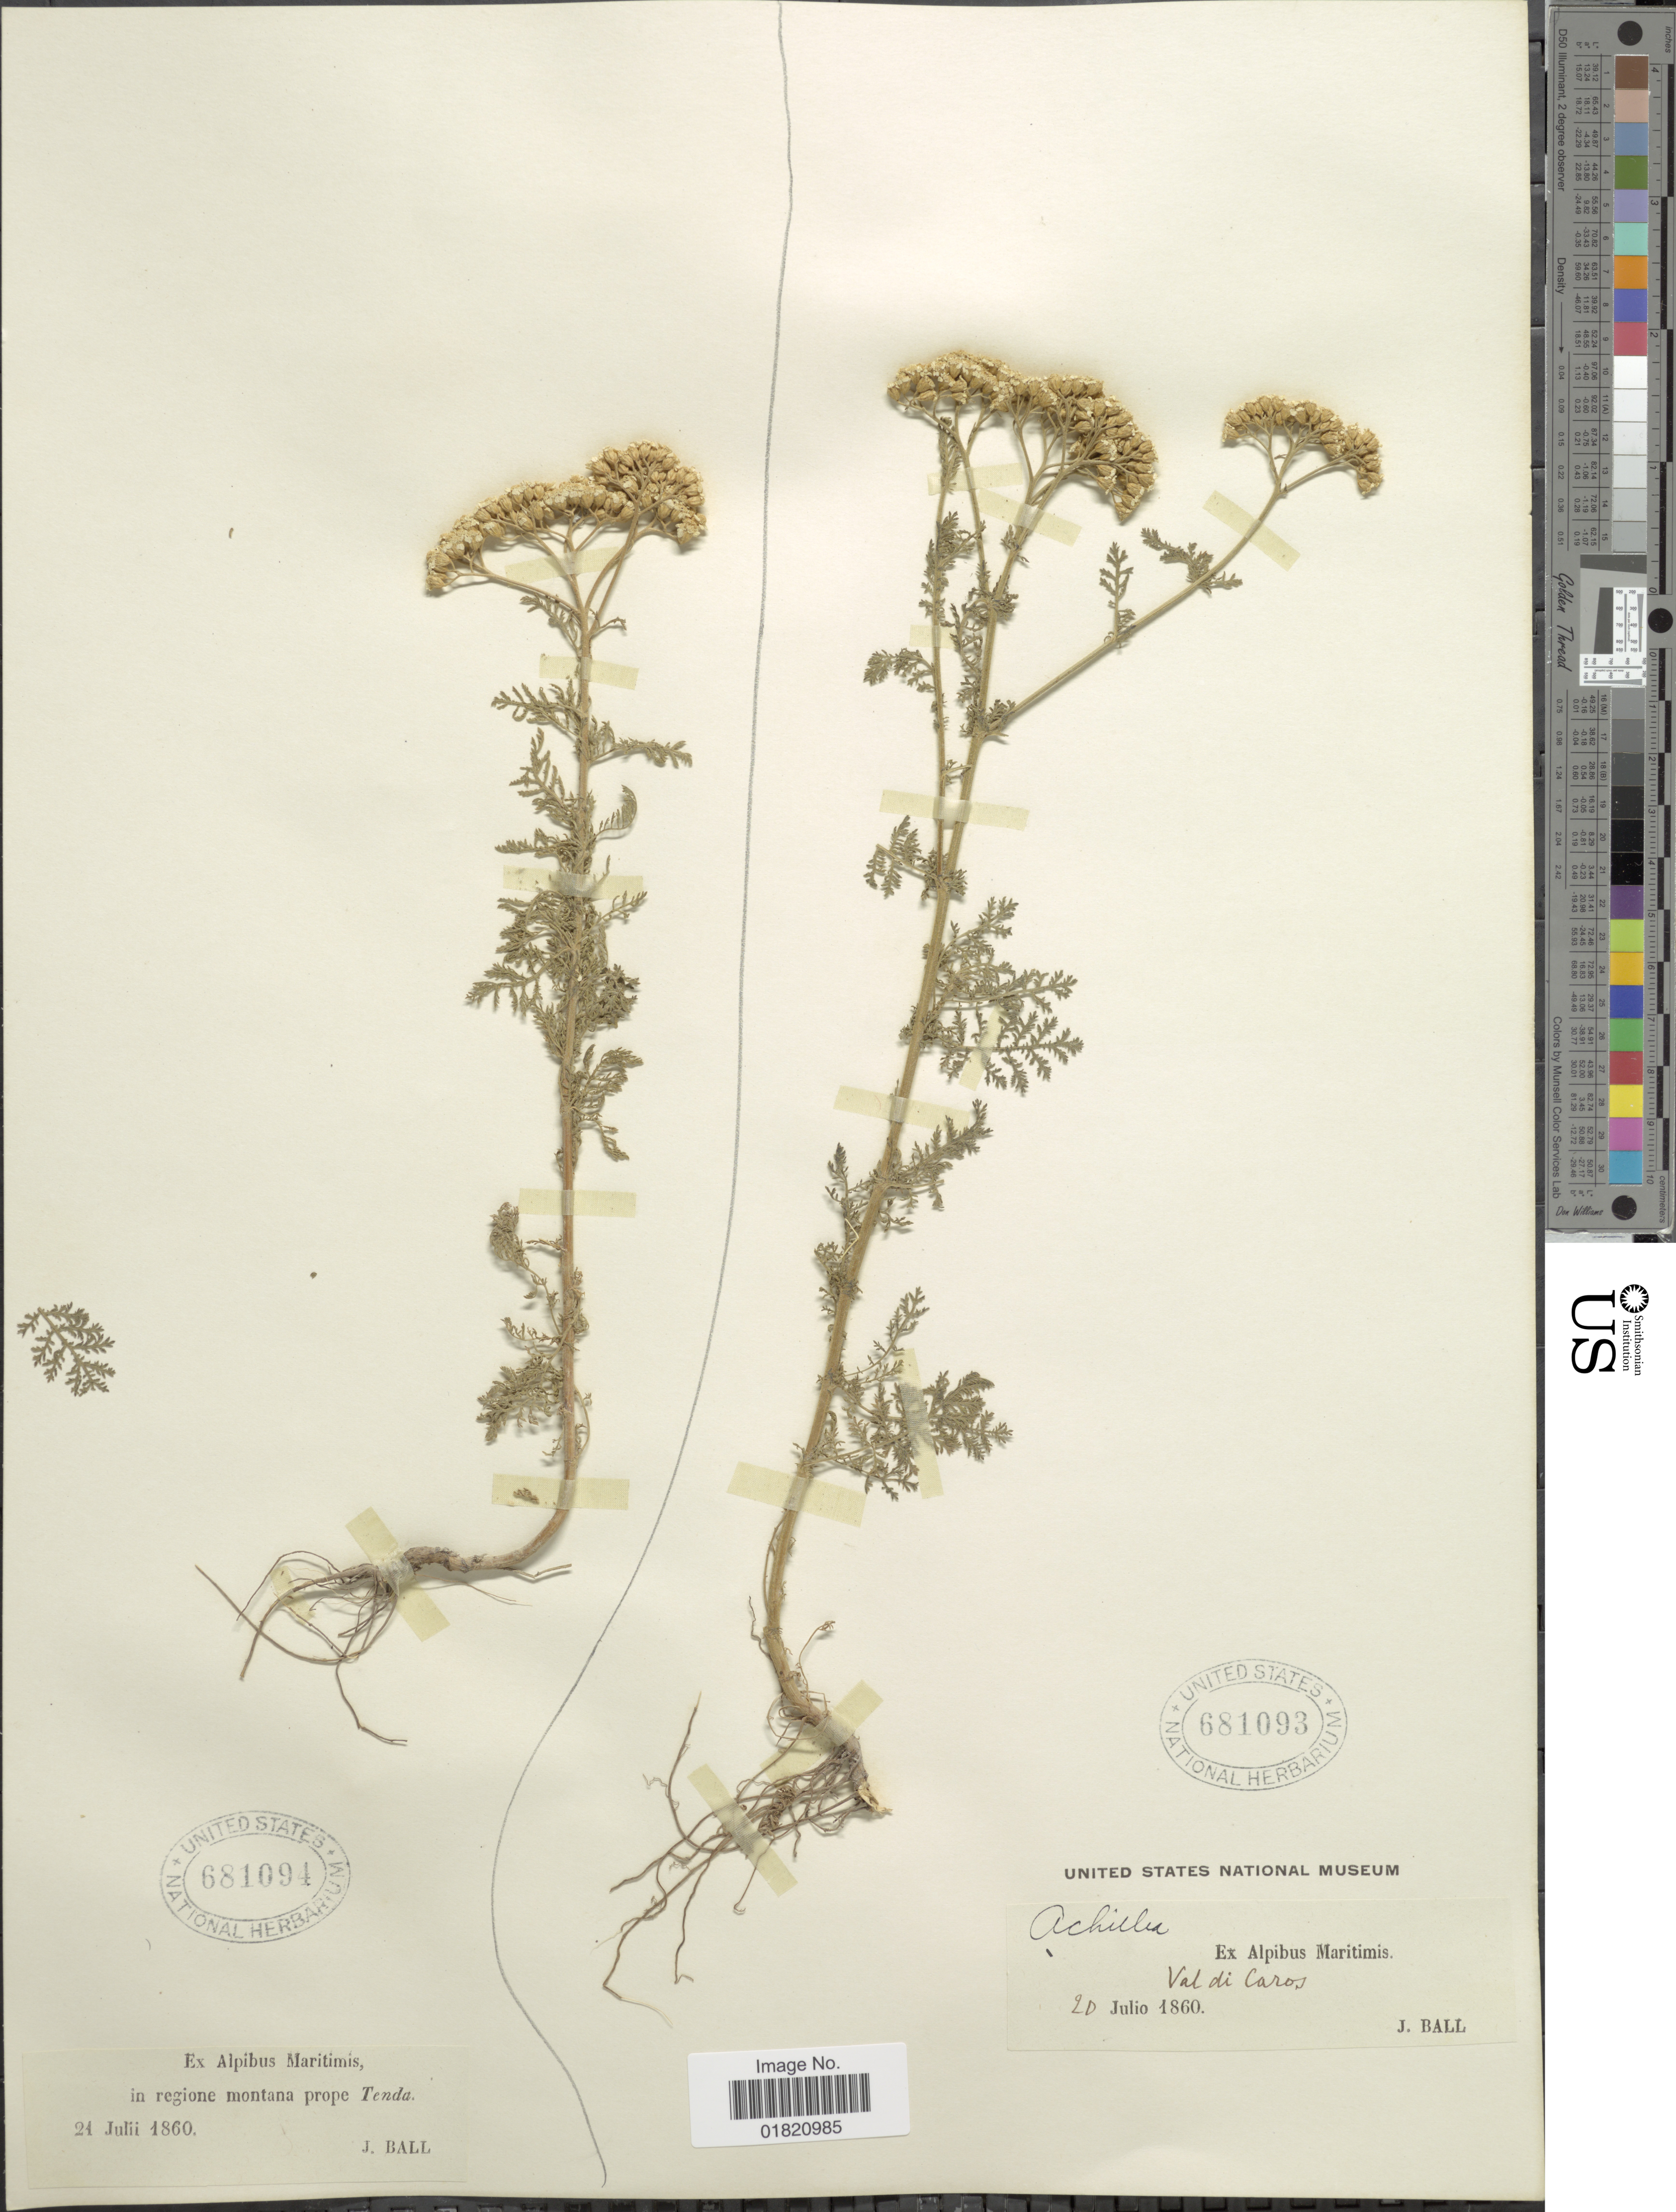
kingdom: Plantae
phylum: Tracheophyta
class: Magnoliopsida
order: Asterales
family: Asteraceae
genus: Achillea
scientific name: Achillea sp.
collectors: J. Ball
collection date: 1860-06-21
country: Italy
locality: Ex Alpibus Maritimis, in regione montana prope Tenda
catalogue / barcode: US 681094-2